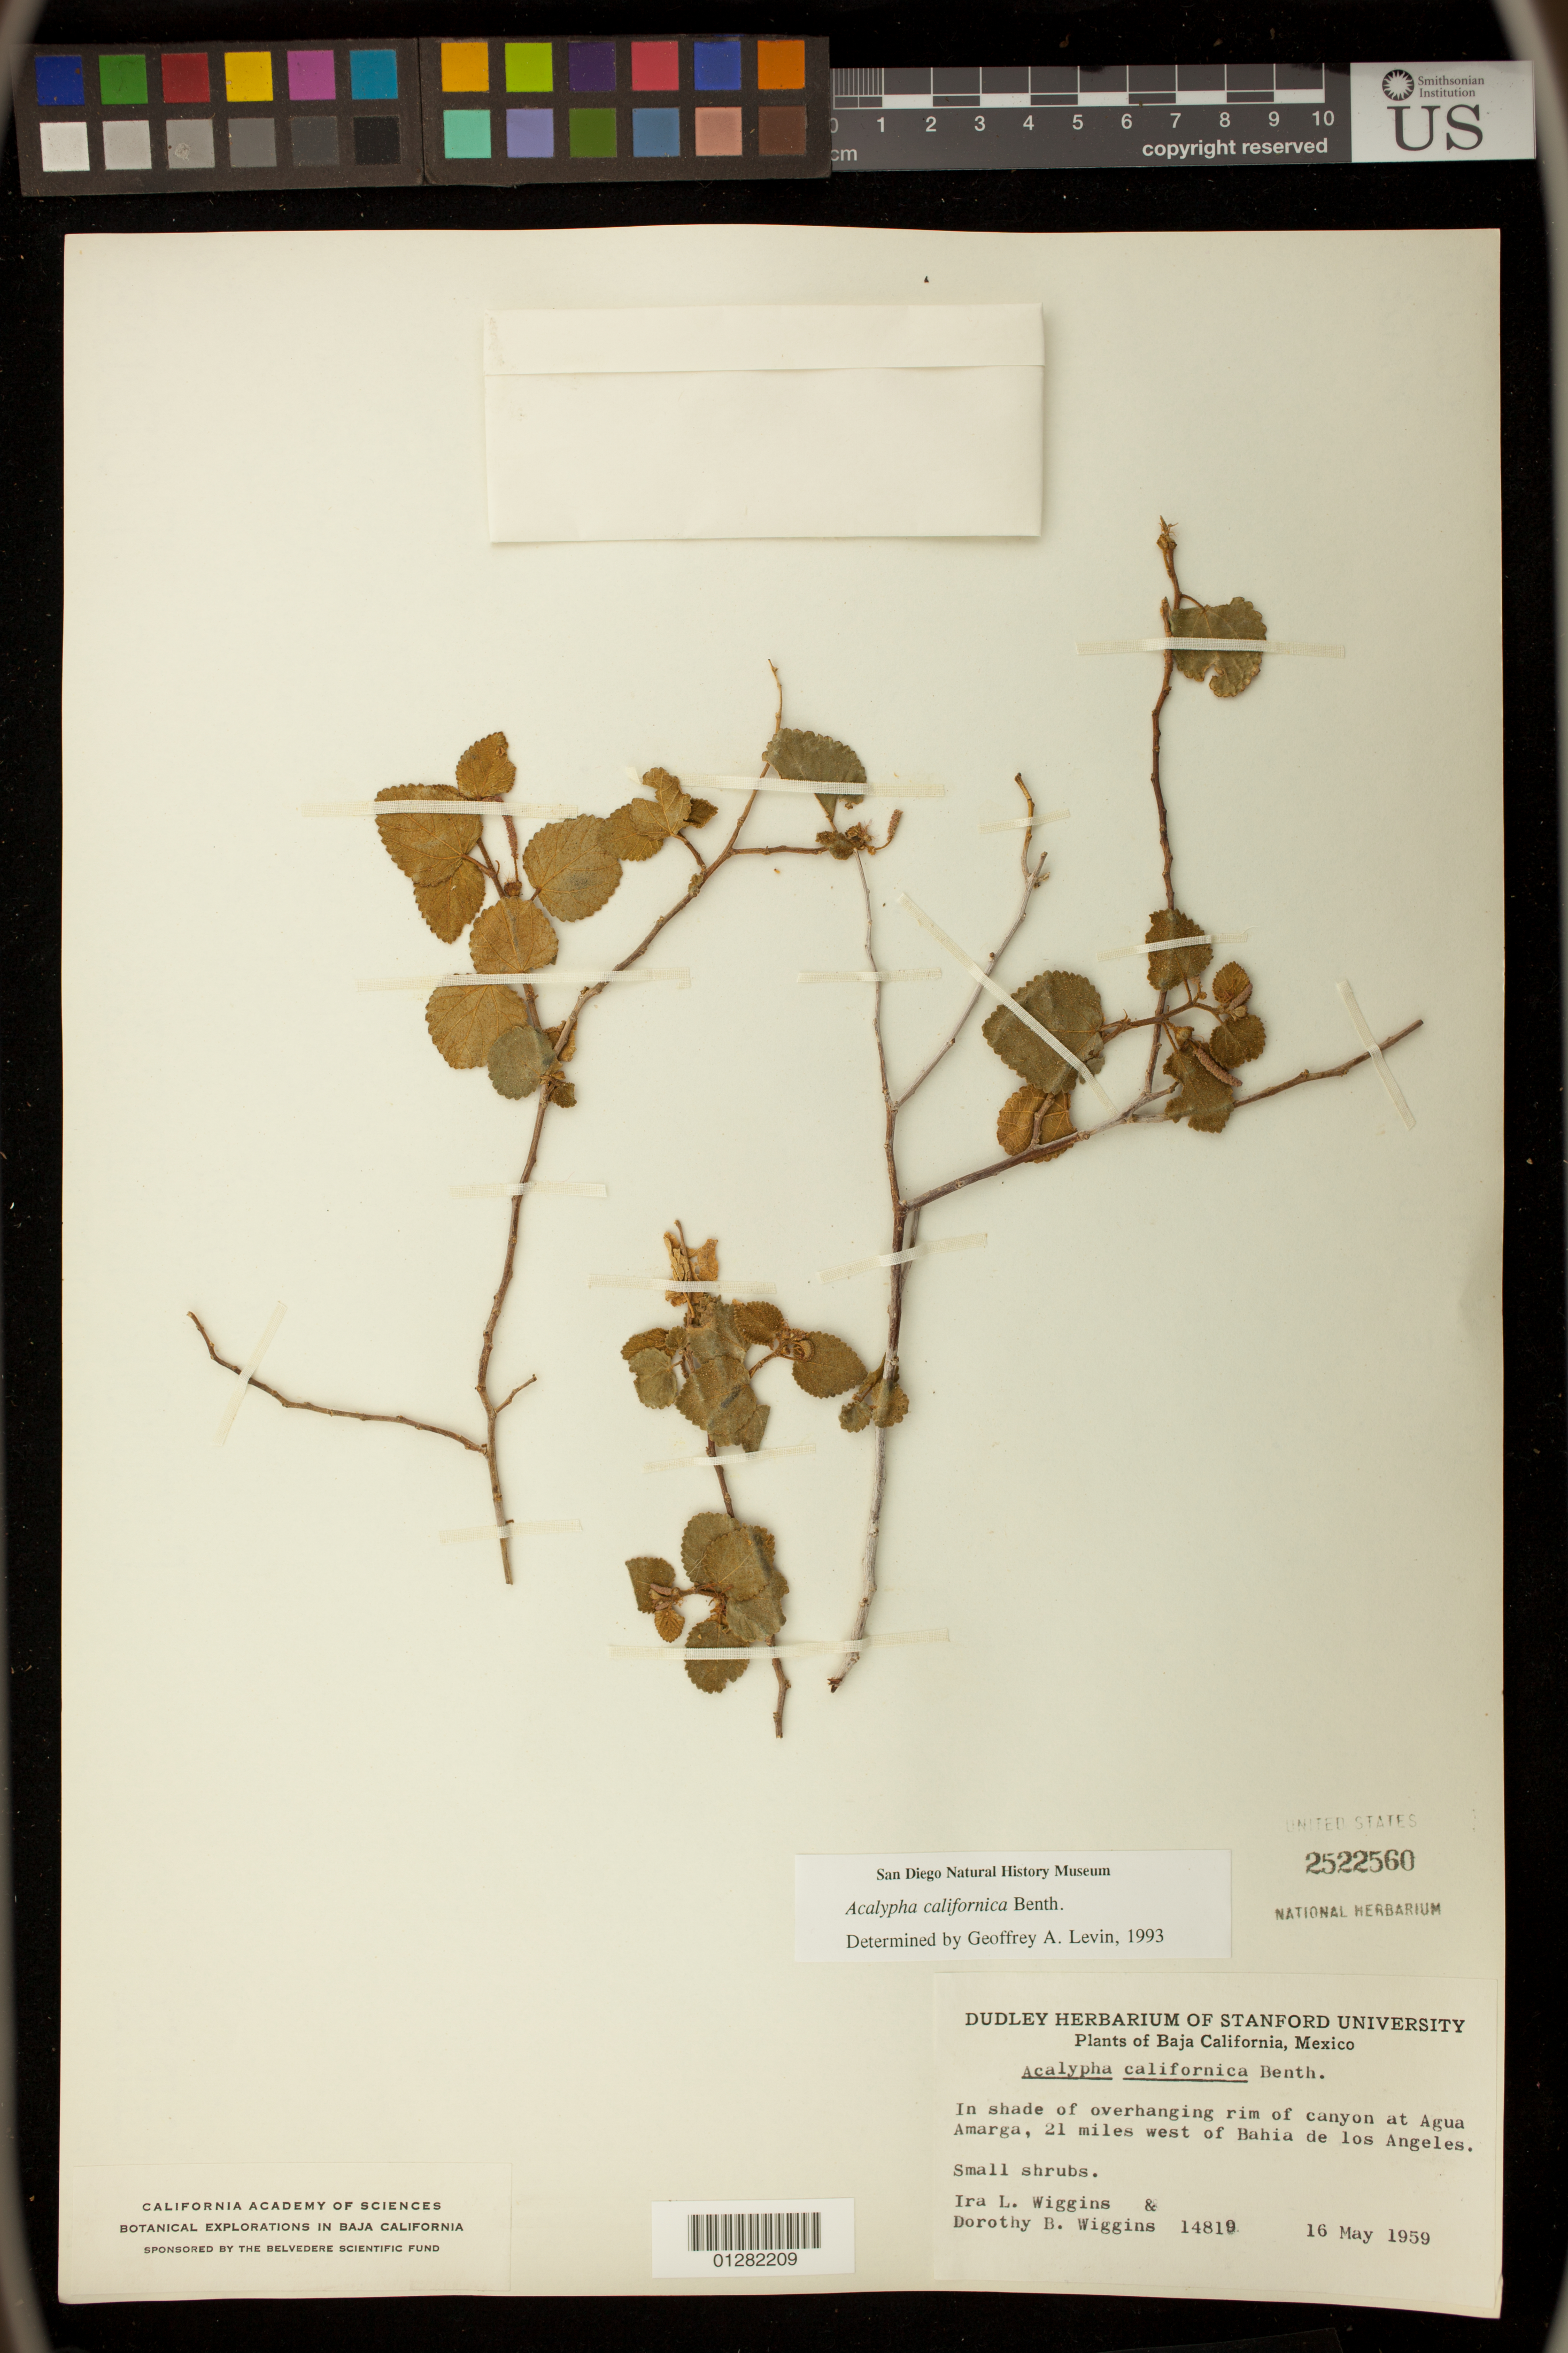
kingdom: Plantae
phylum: Tracheophyta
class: Magnoliopsida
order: Malpighiales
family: Euphorbiaceae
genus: Acalypha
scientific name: Acalypha californica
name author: Benth.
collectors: I. L. Wiggins & D. B. Wiggins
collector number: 14819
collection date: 1959-05-16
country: Mexico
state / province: Baja California Norte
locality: overhanging rim of canyon at Agua Amarga, 21 miles west of Bahia de los Angeles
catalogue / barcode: US 2522560